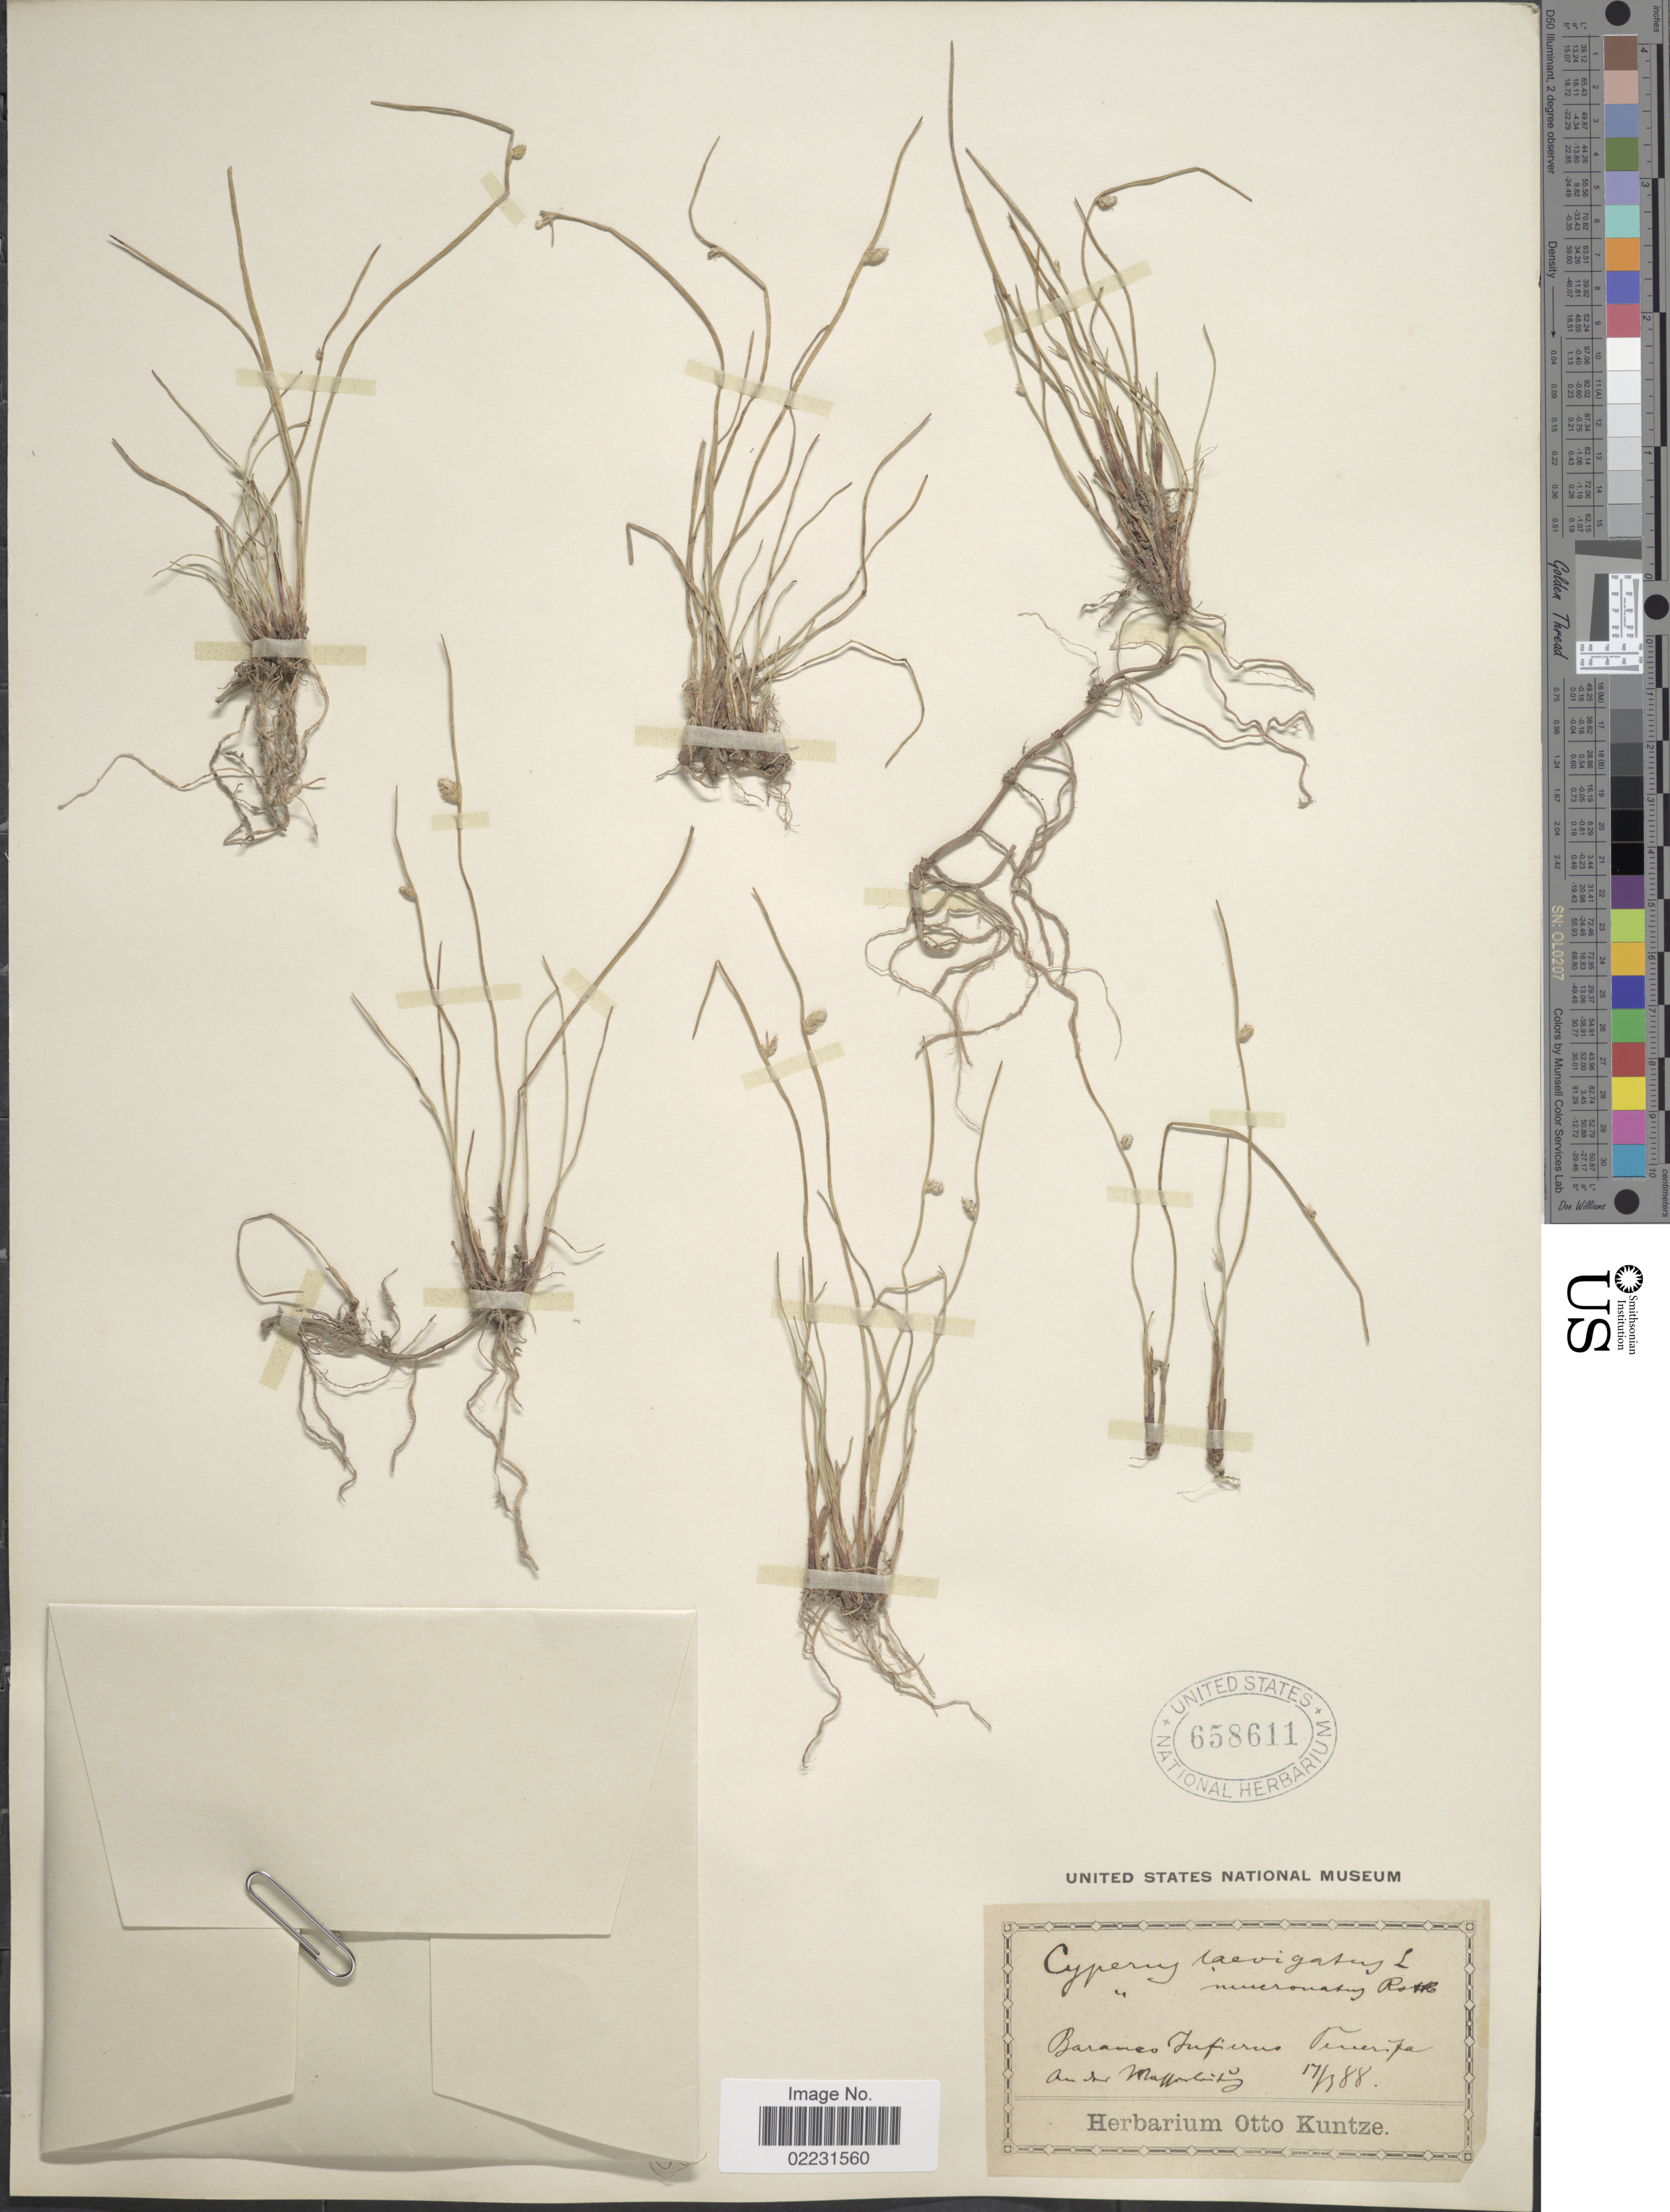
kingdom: Plantae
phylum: Tracheophyta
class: Liliopsida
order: Poales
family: Cyperaceae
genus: Cyperus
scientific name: Cyperus laevigatus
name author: L.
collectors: ex herb. Otto Kuntze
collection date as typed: Transcribed d/m/y: 17/3/88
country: Spain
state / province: Canarias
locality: Baranco Infierno Tenerifa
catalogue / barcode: US 658611